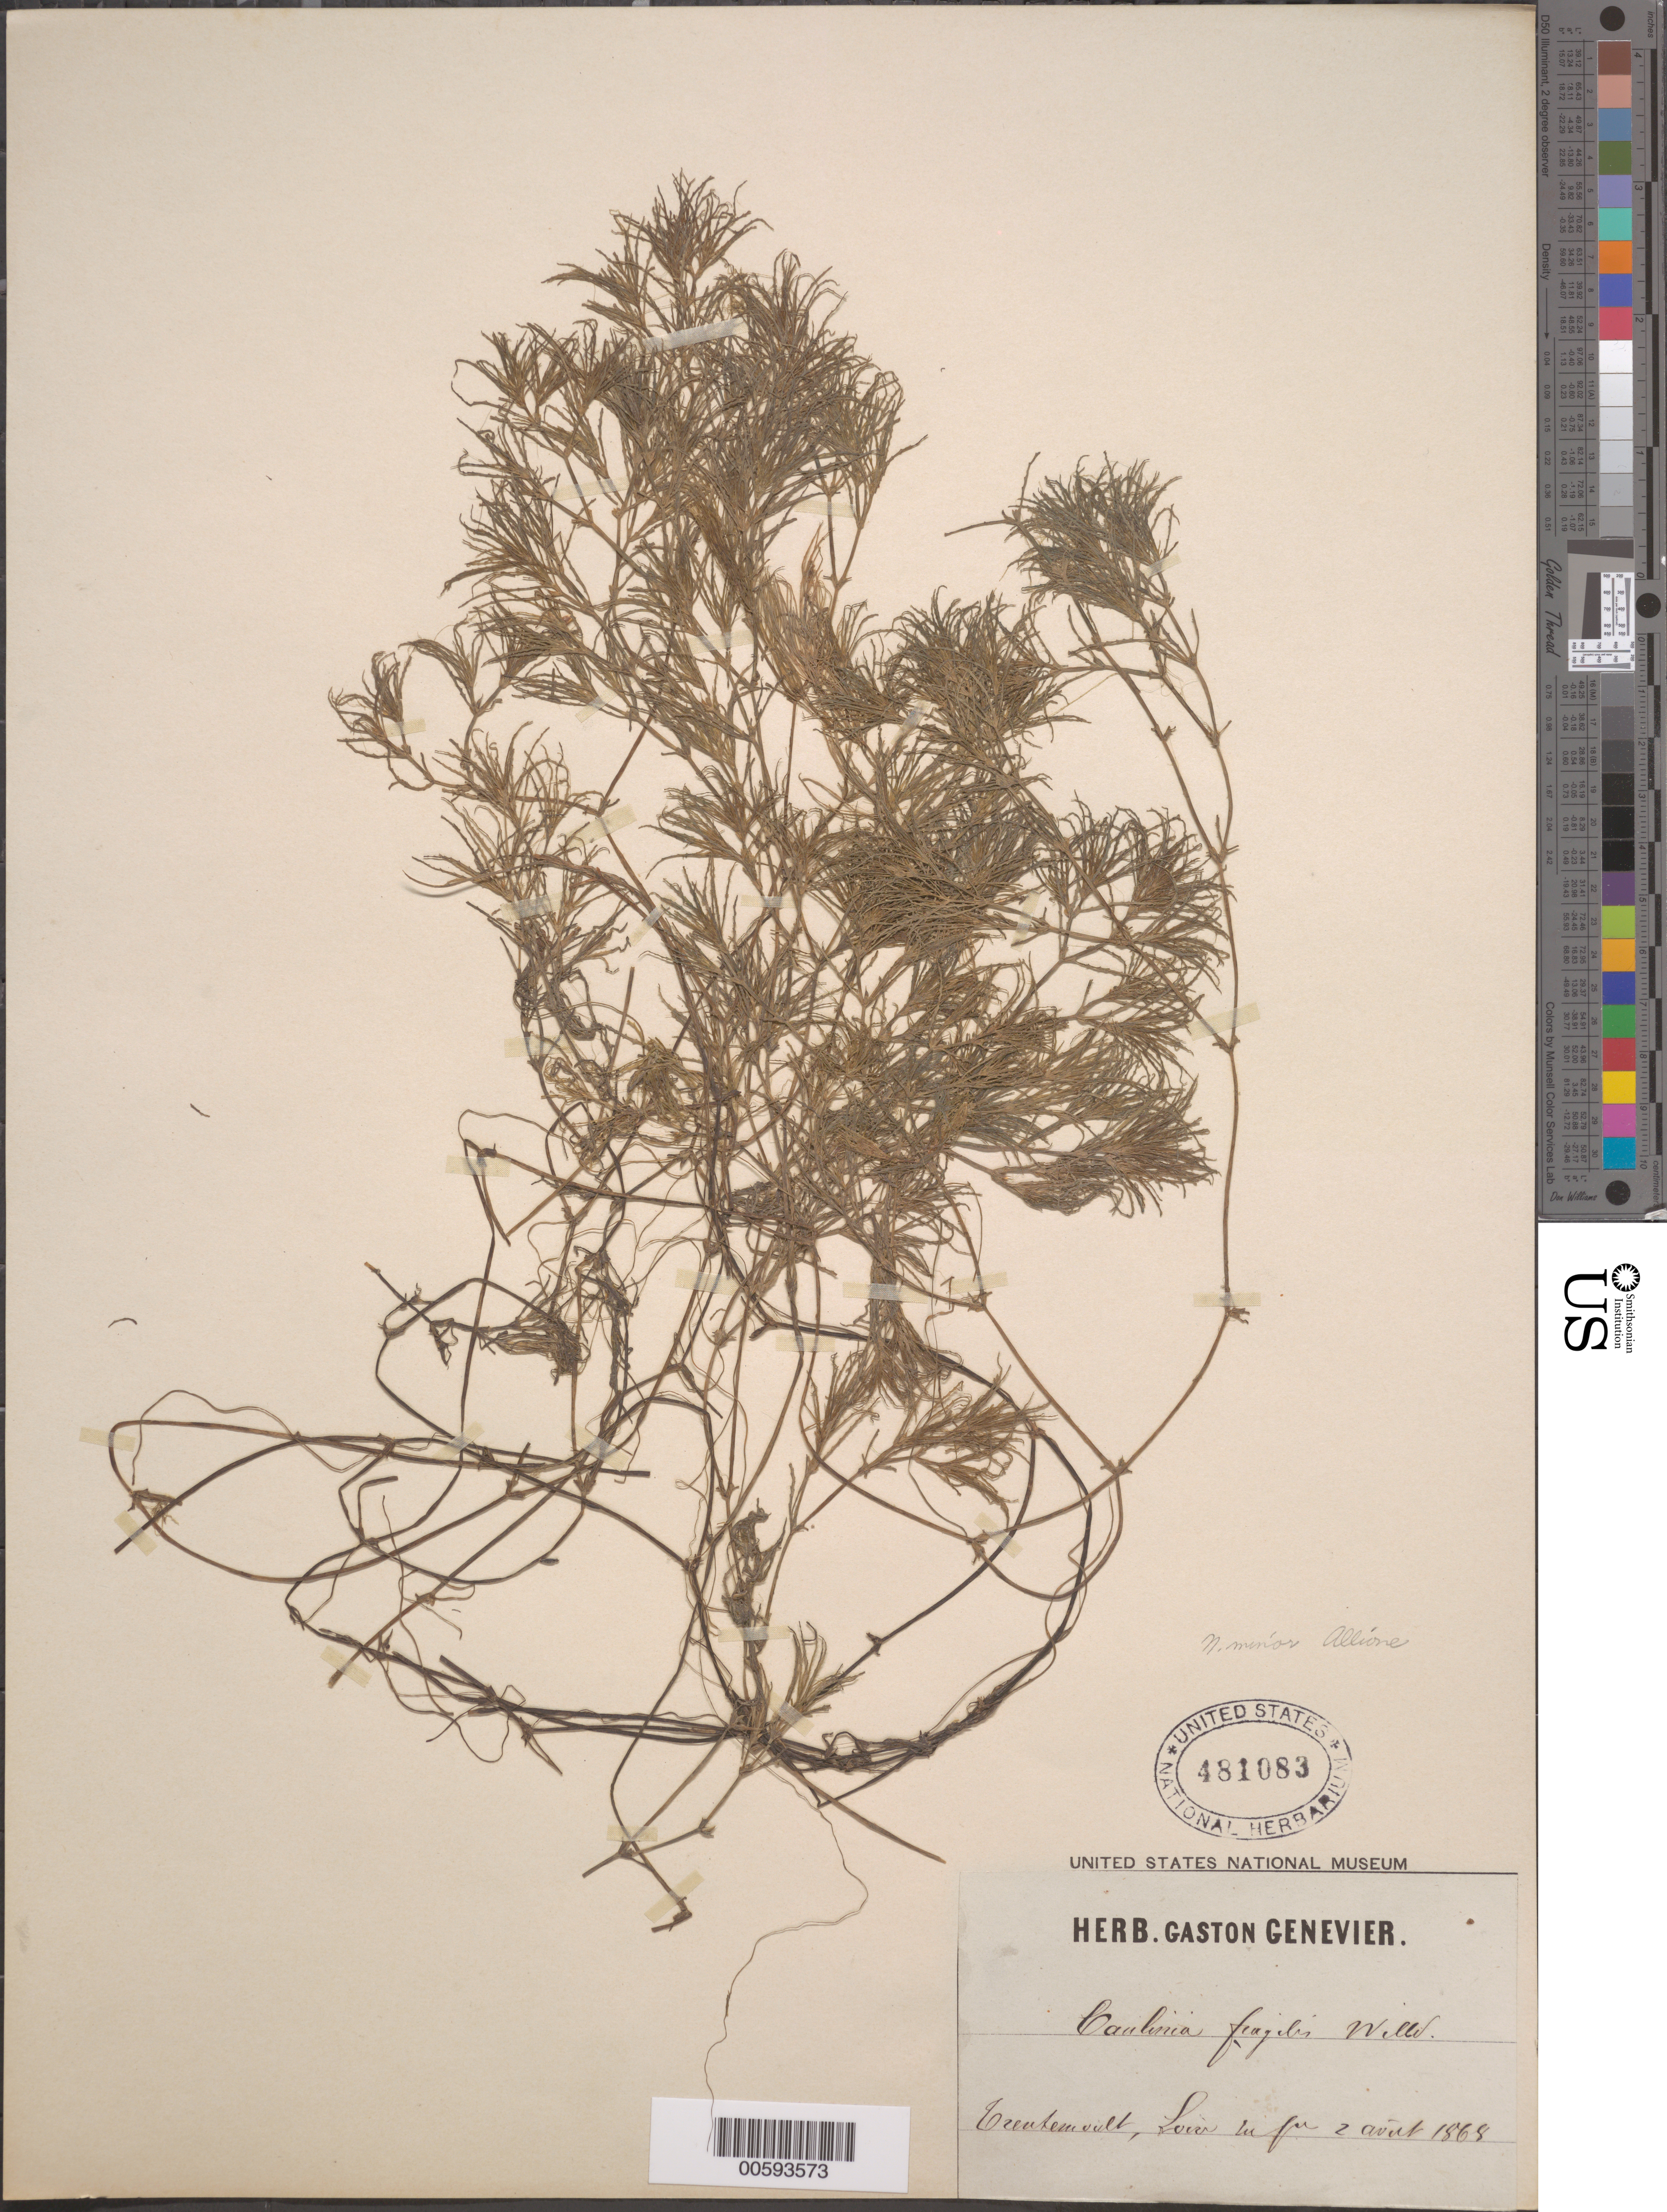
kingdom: Plantae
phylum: Tracheophyta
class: Liliopsida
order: Alismatales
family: Hydrocharitaceae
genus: Najas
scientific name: Najas minor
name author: All.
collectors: G. Genevier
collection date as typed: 02 Aug 1868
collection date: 1868-08-02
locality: Crentemsilt??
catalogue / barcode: US 481083